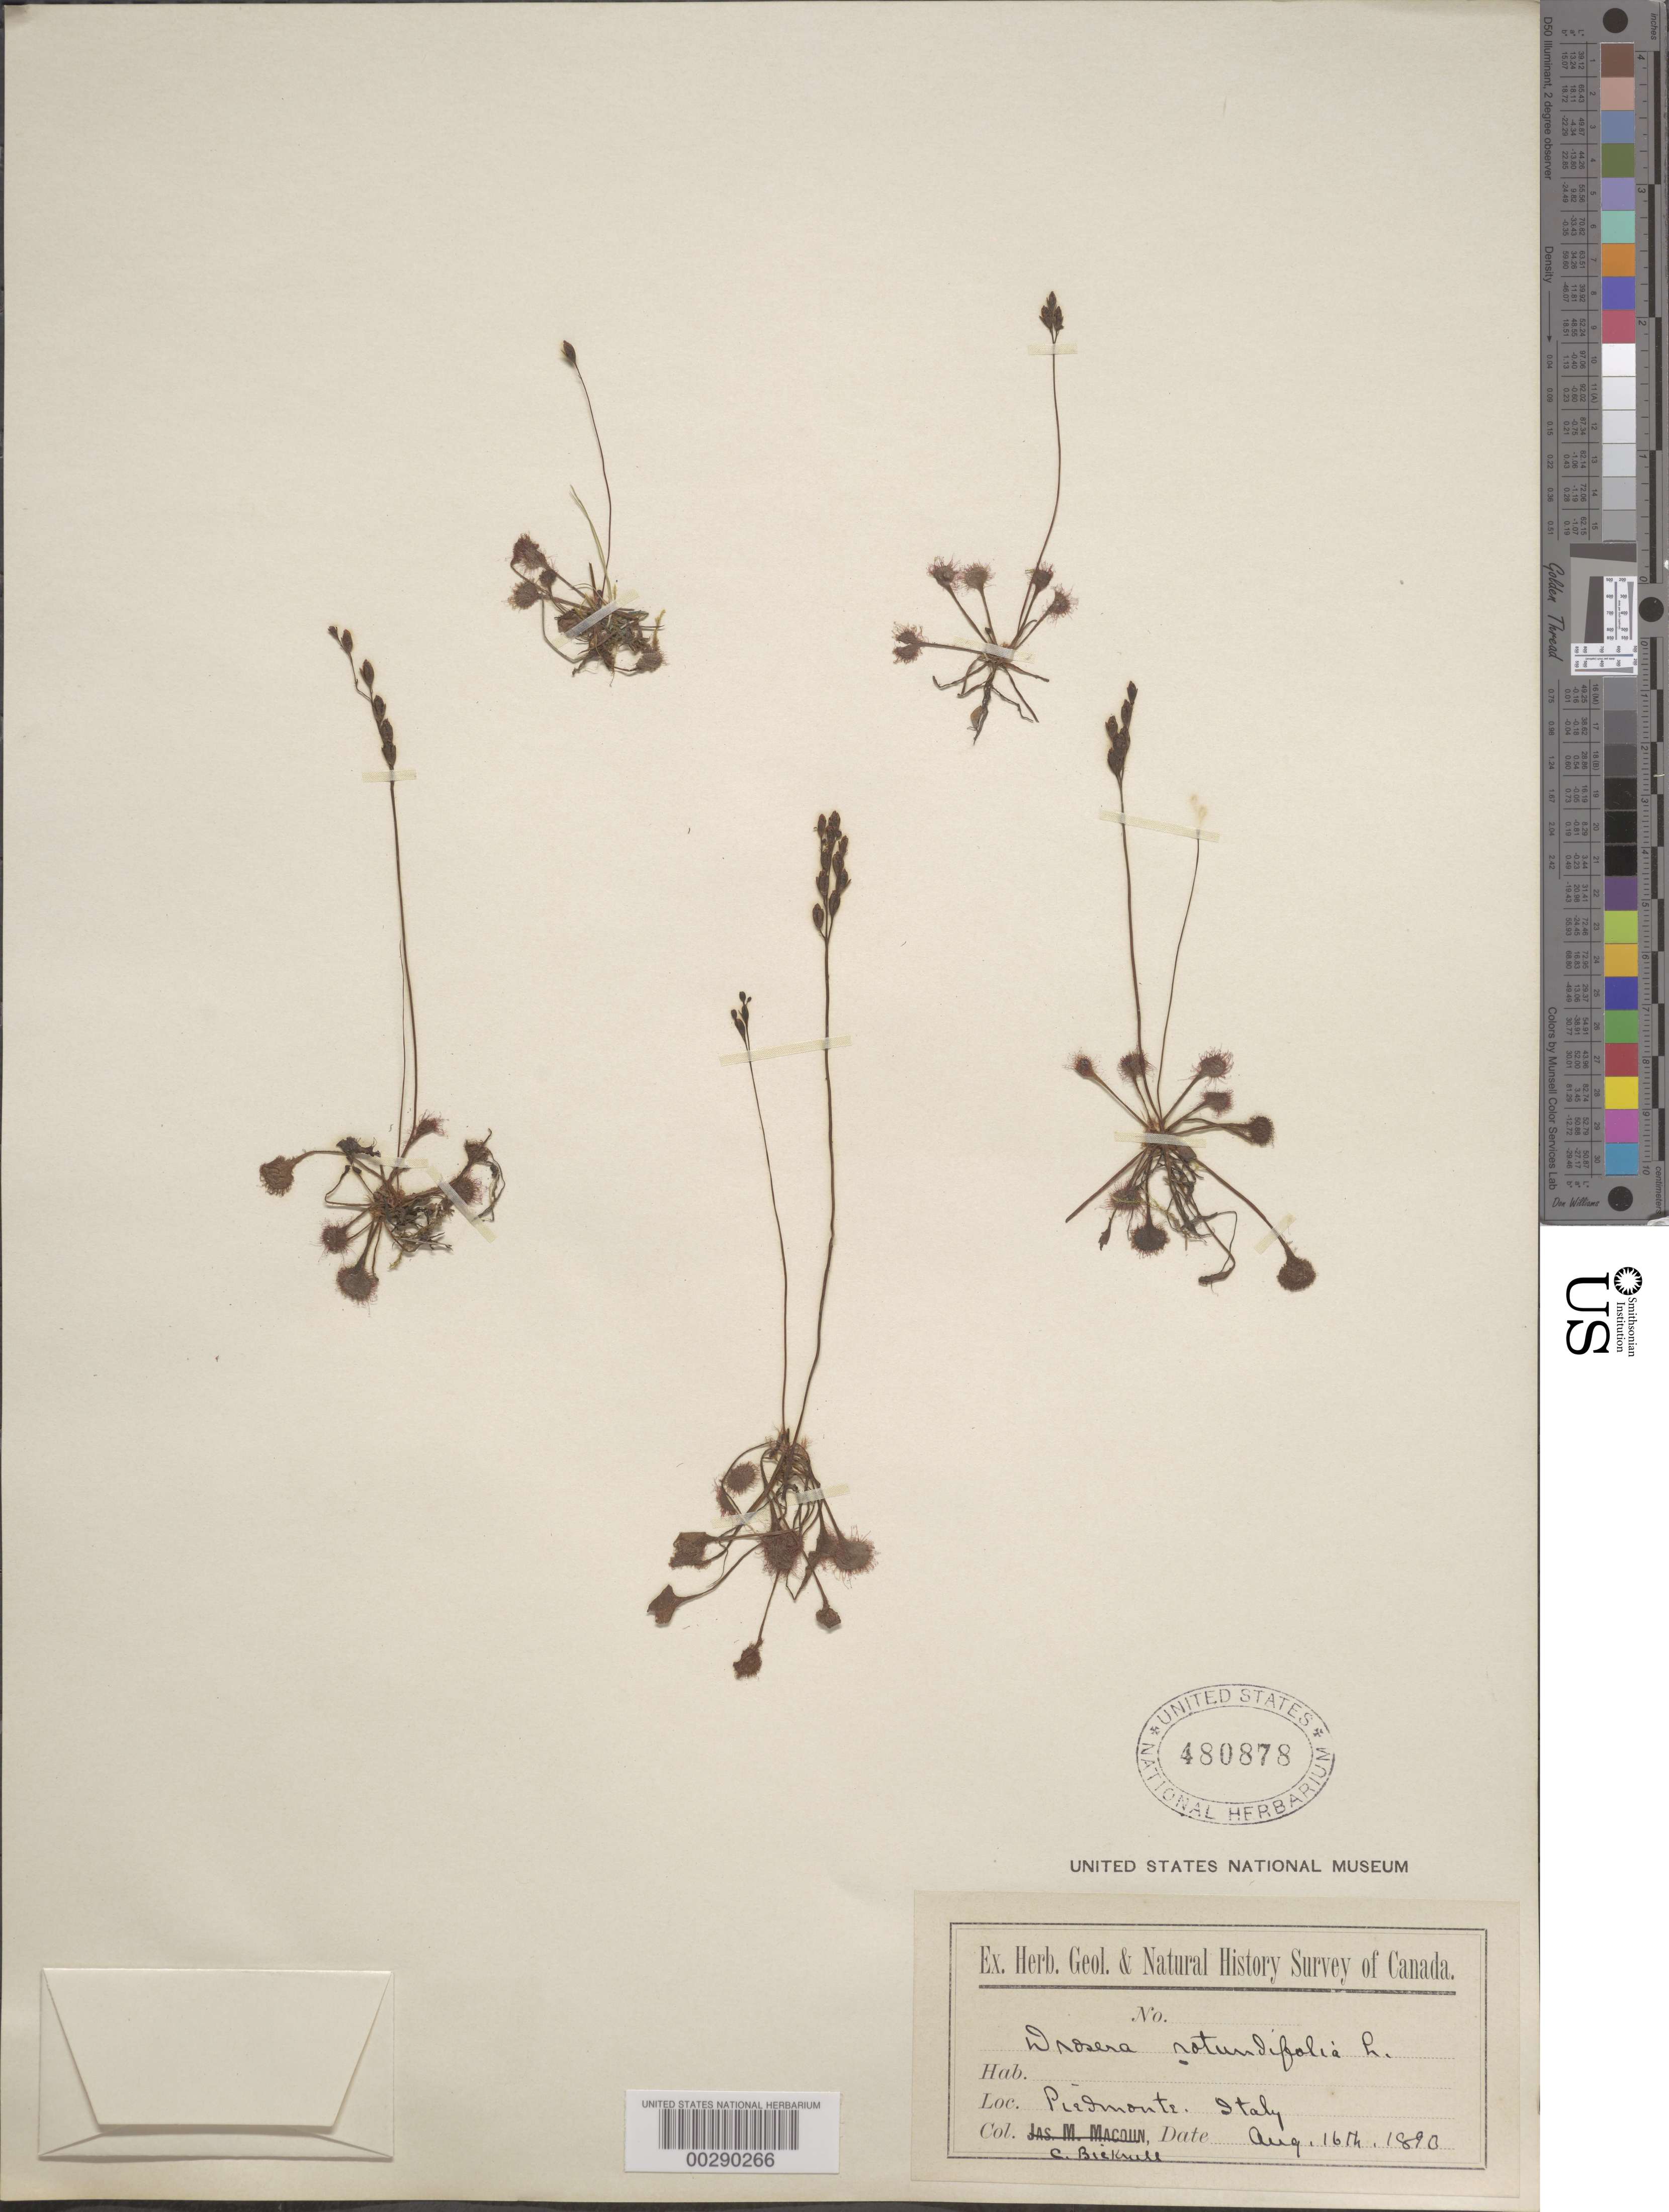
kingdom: Plantae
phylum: Tracheophyta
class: Magnoliopsida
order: Caryophyllales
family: Droseraceae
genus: Drosera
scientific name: Drosera rotundifolia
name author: L.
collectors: C. Bicknell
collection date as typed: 16 Aug 1890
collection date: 1890-08-16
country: Italy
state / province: Piedmont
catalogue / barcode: US 480878